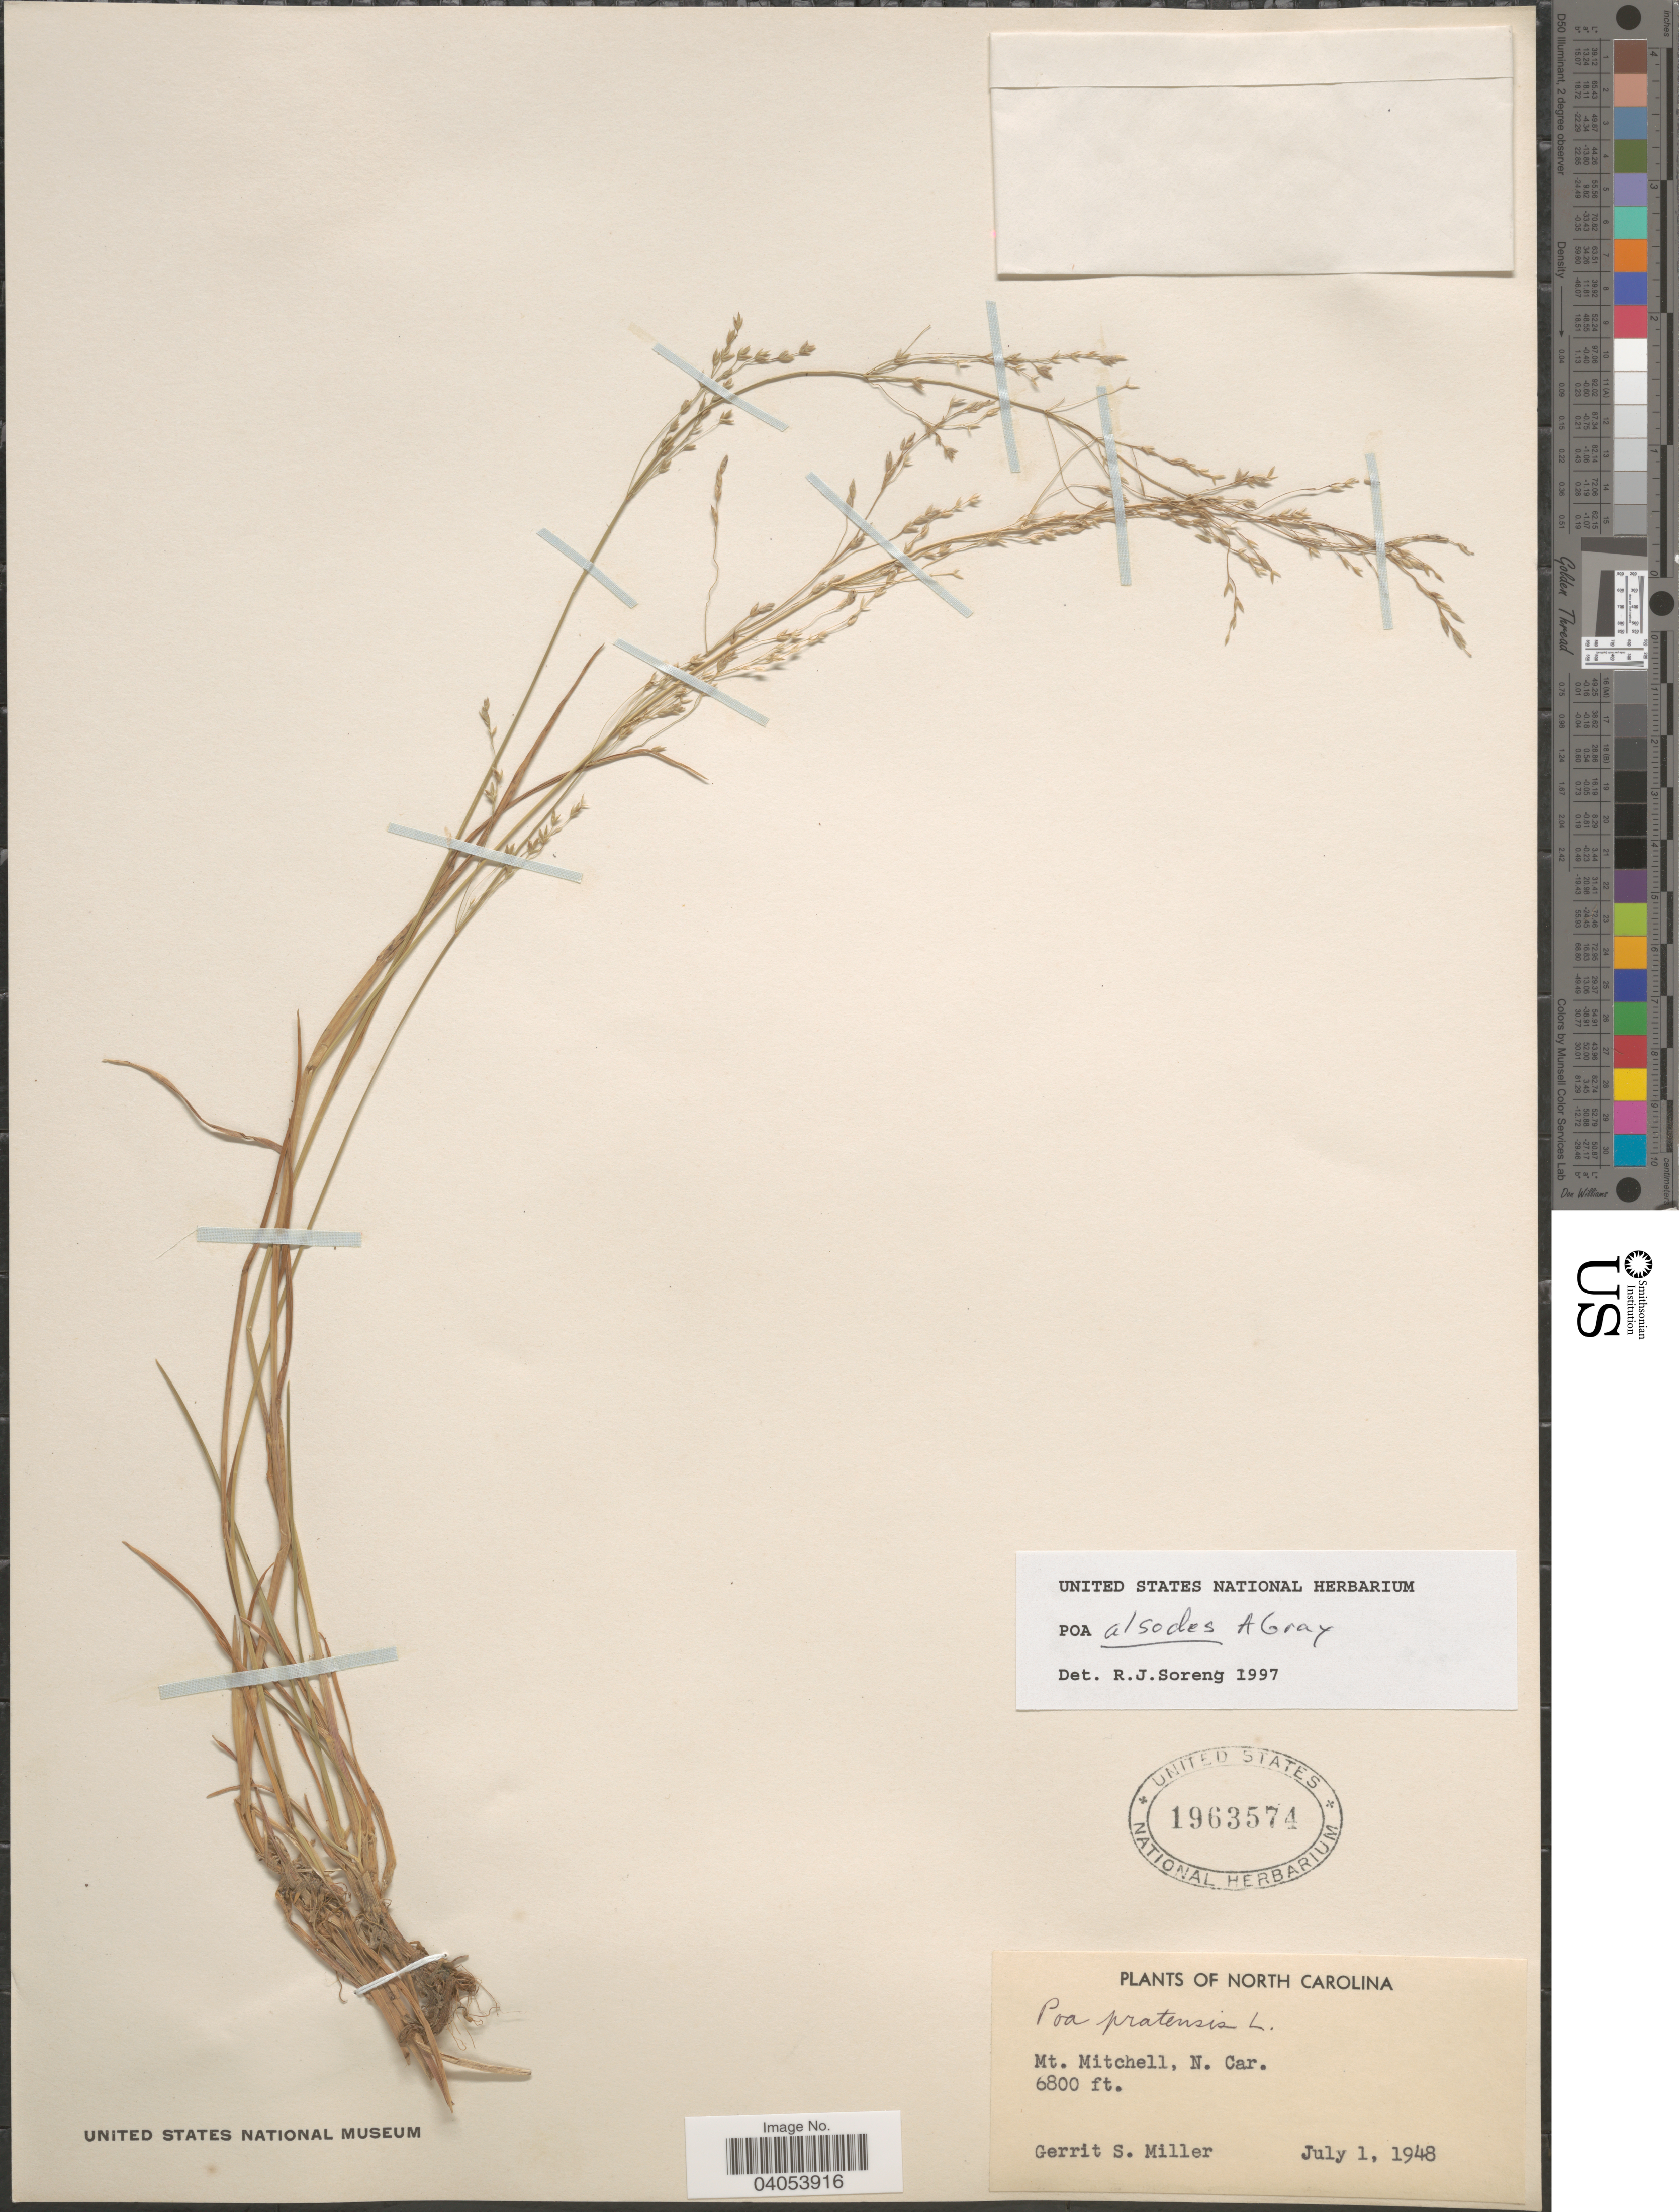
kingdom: Plantae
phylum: Tracheophyta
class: Liliopsida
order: Poales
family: Poaceae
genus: Poa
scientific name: Poa alsodes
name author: A. Gray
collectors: G. S. Miller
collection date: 1948-07-01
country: United States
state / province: North Carolina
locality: Mt. Mitchell.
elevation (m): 2073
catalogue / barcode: US 1963574